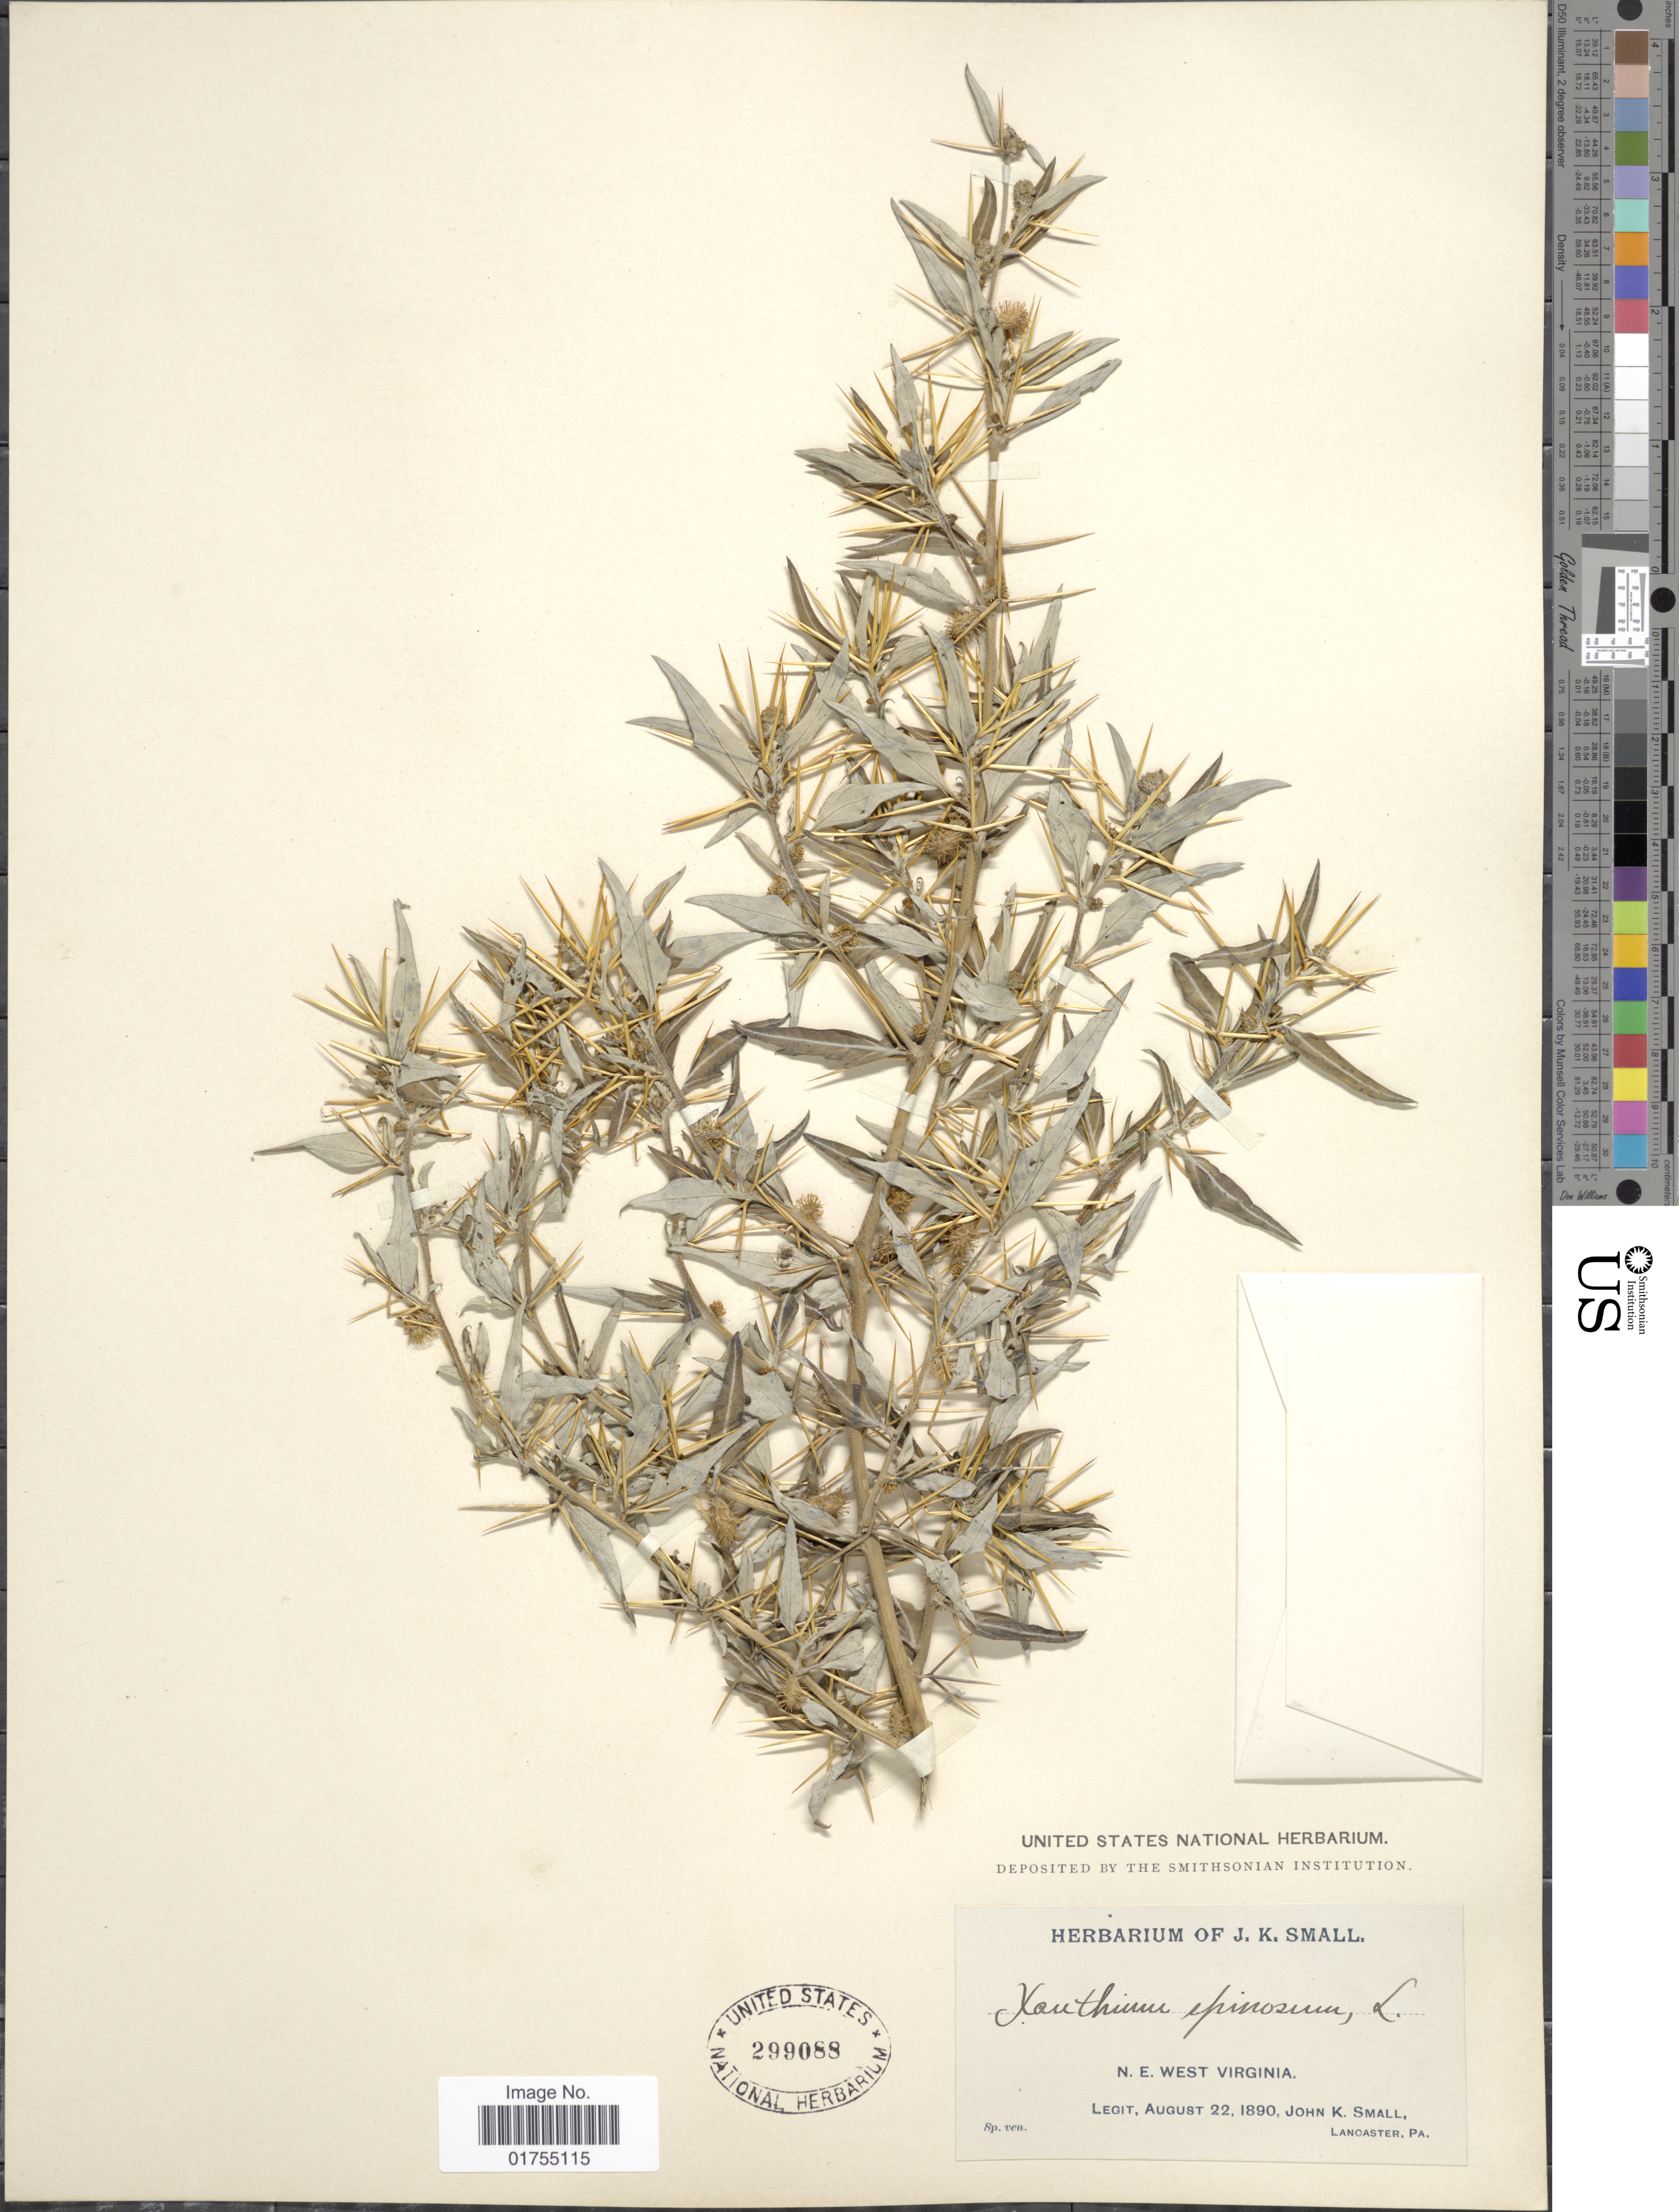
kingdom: Plantae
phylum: Tracheophyta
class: Magnoliopsida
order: Asterales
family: Asteraceae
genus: Xanthium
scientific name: Xanthium spinosum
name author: L.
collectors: J. K. Small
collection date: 1890-08-22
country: United States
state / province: West Virginia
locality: N.E. West Virginia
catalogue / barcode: US 299088